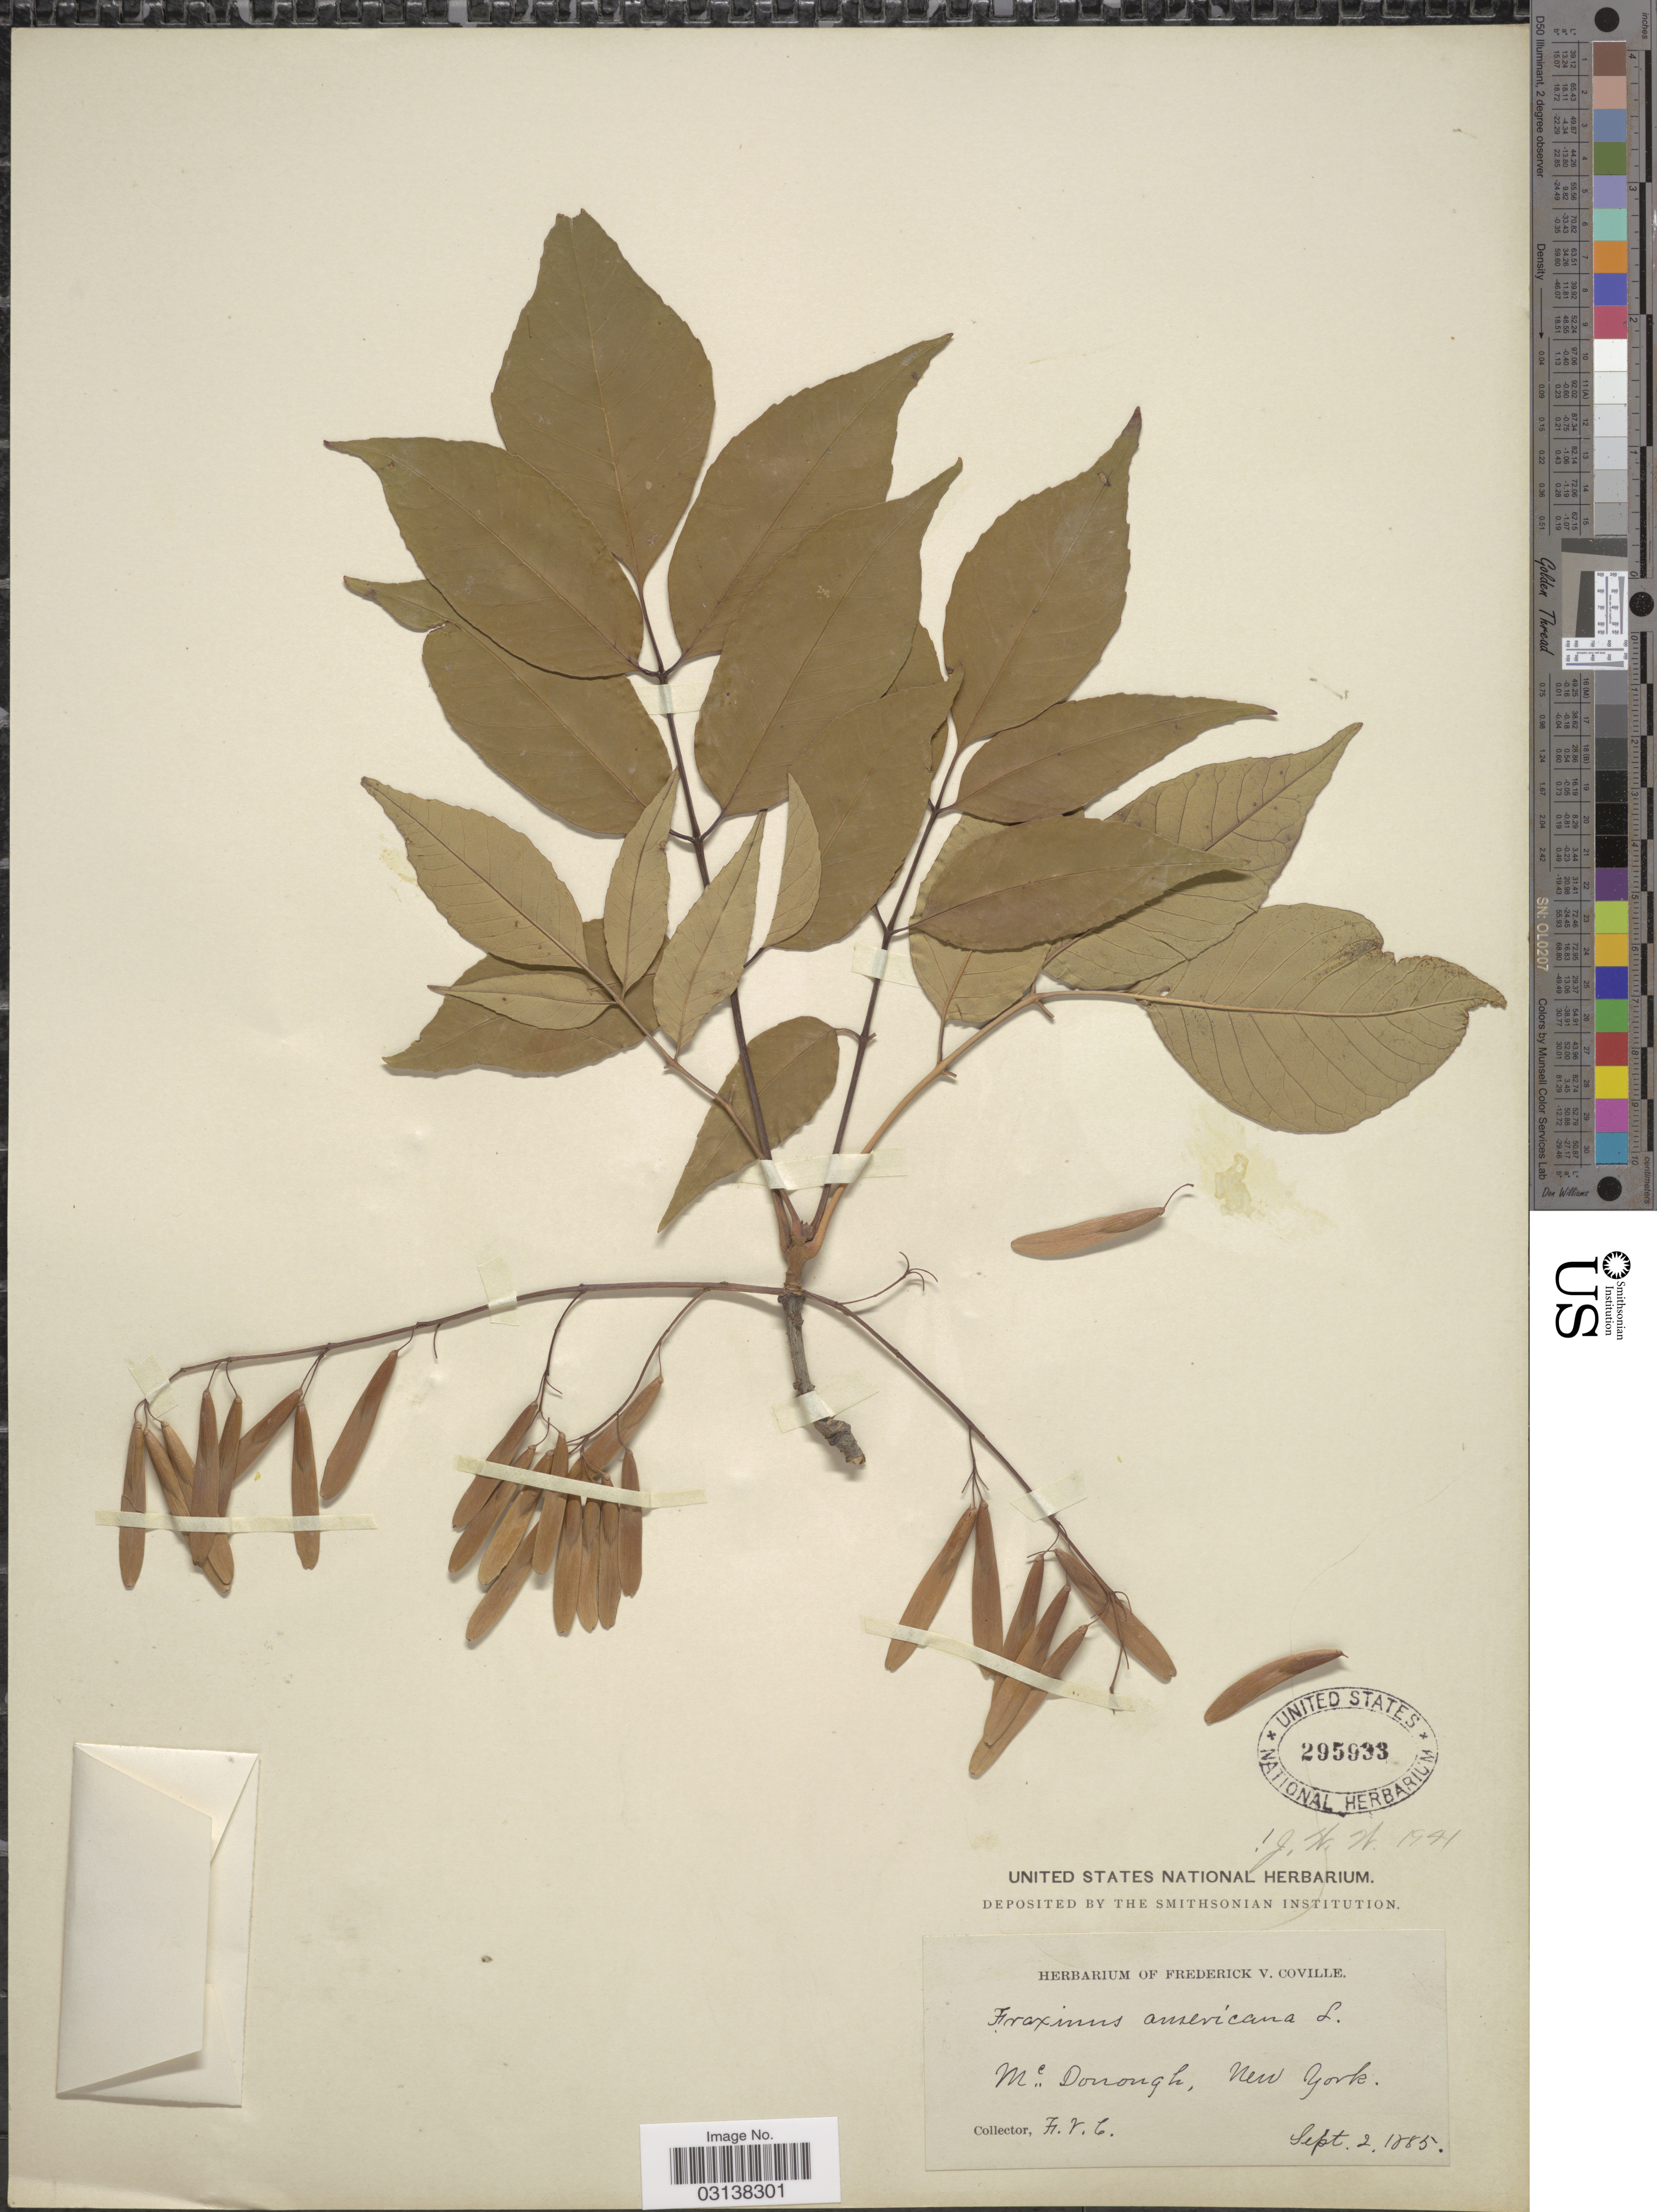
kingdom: Plantae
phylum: Tracheophyta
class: Magnoliopsida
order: Lamiales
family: Oleaceae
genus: Fraxinus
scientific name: Fraxinus americana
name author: L.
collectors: F. V. Coville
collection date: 1885-09-02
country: United States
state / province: New York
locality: McDonough.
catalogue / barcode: US 295933